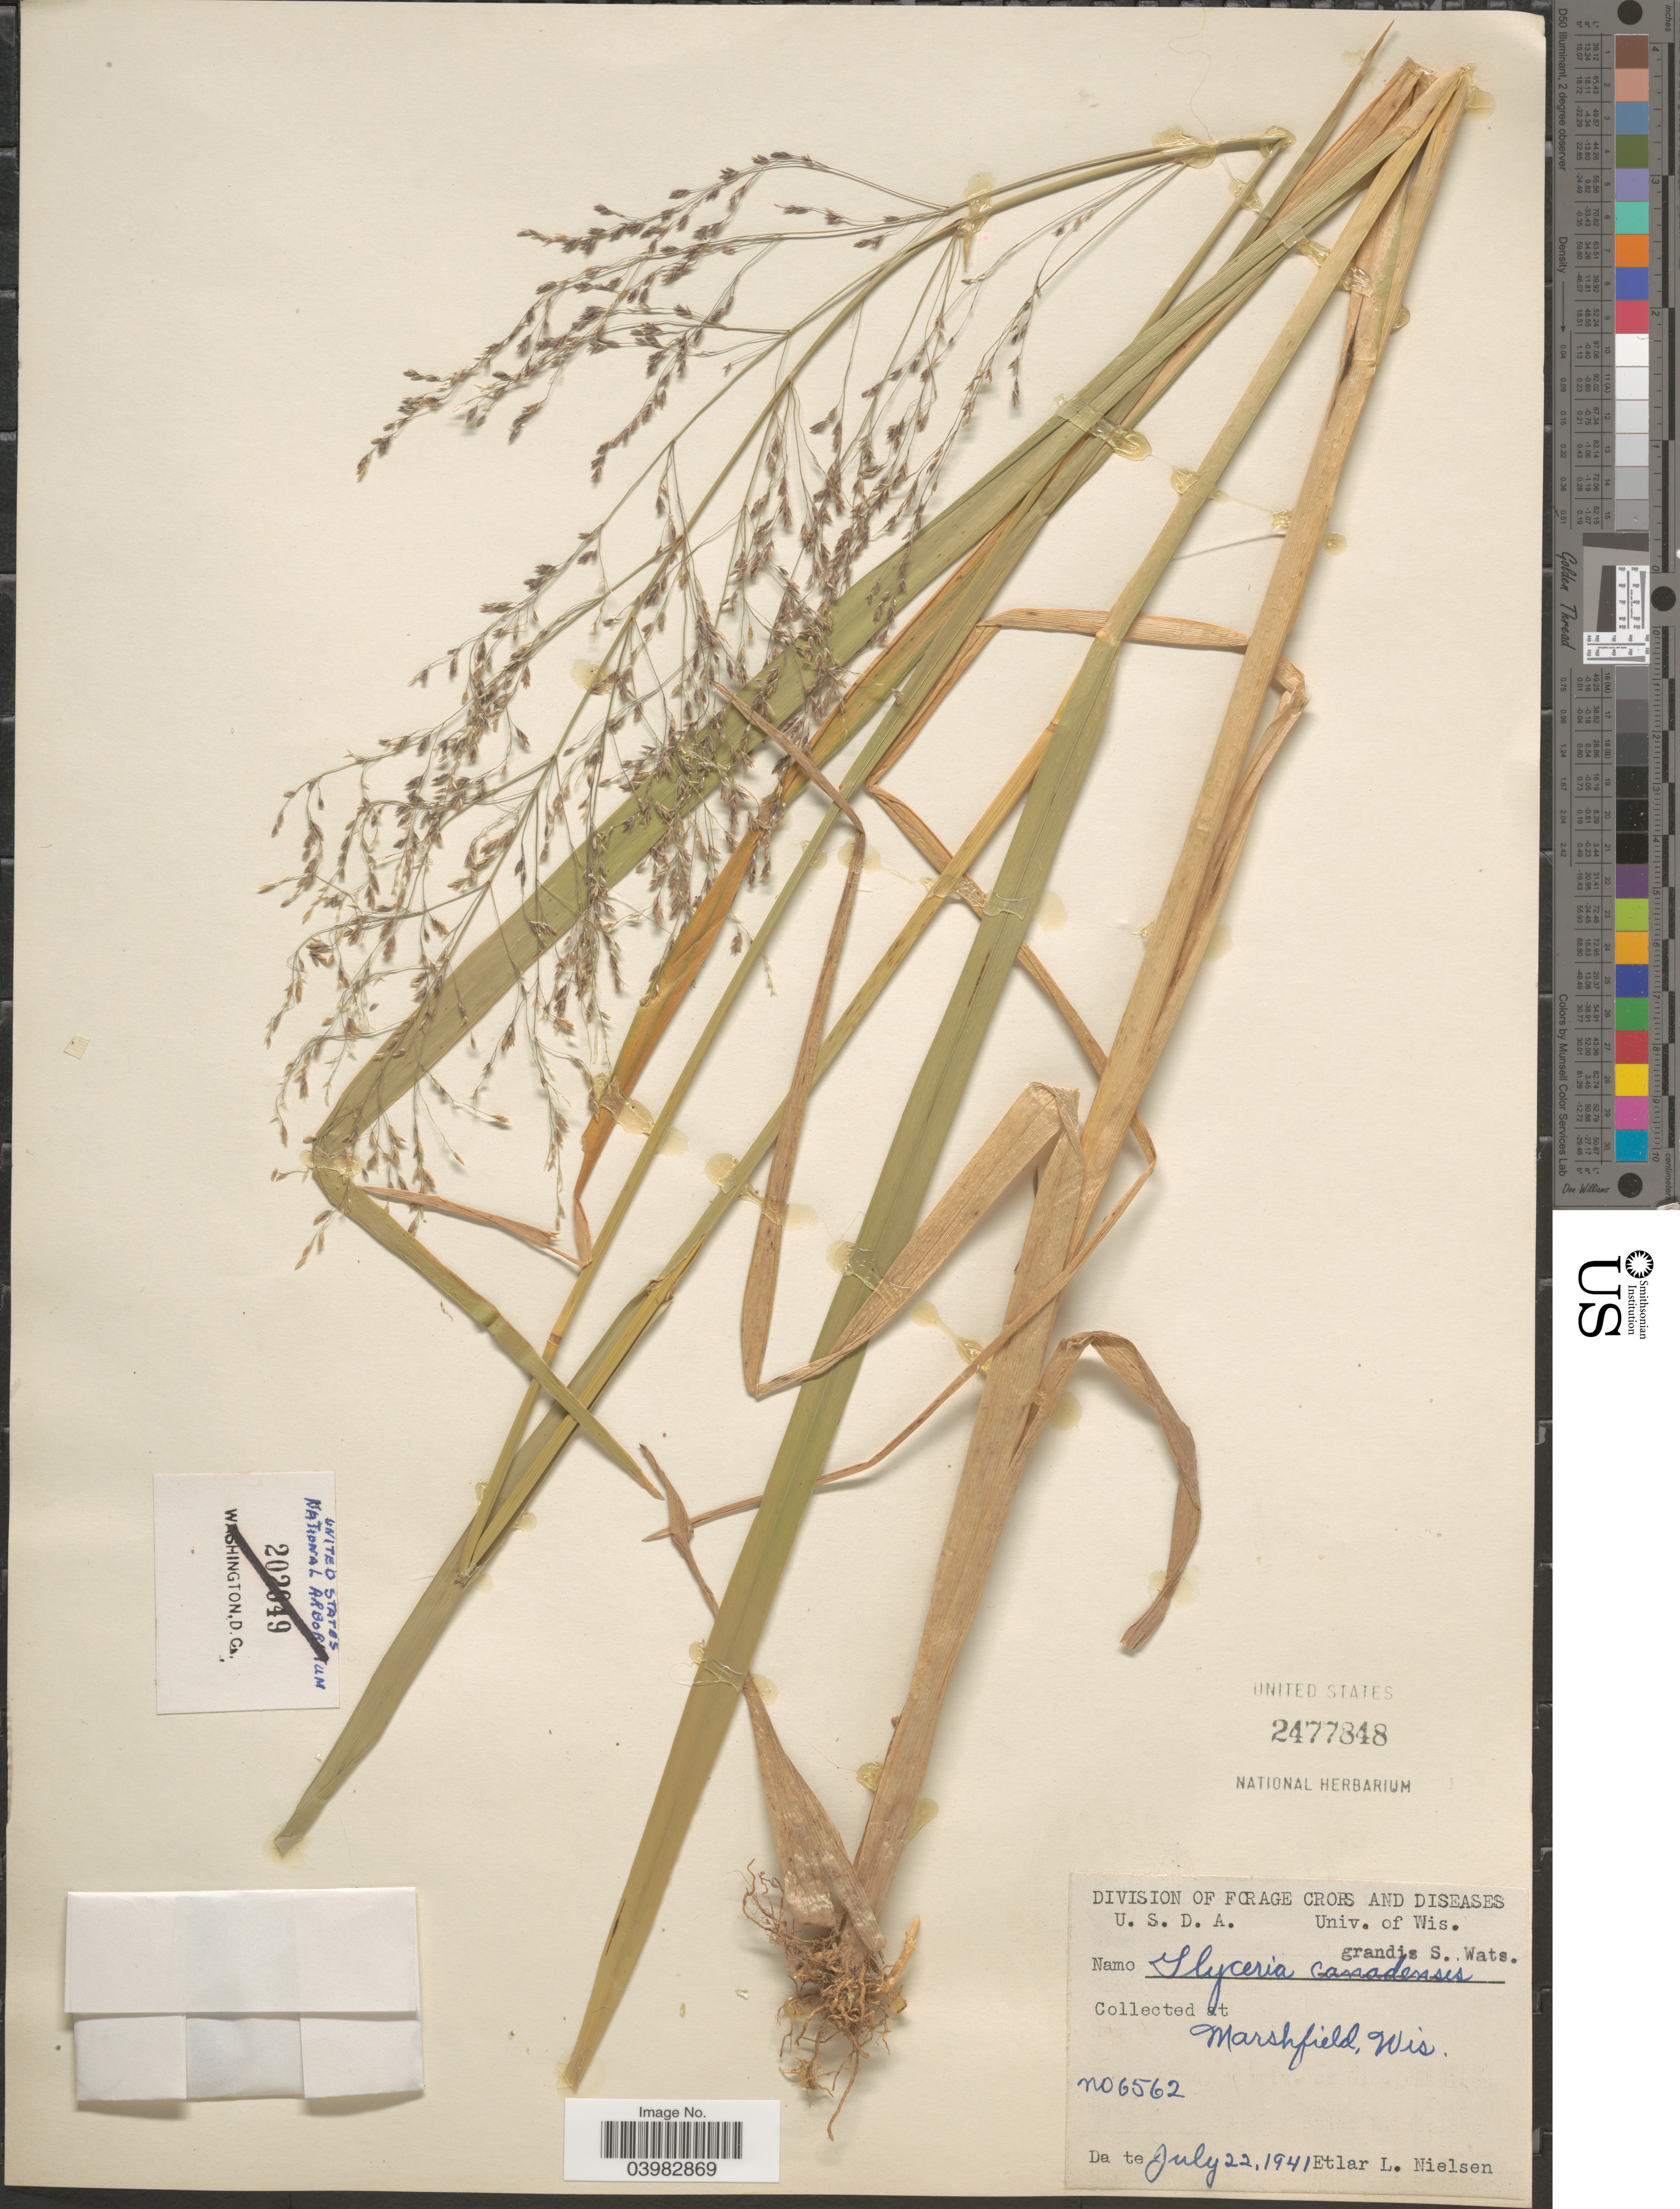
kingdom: Plantae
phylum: Tracheophyta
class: Liliopsida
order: Poales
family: Poaceae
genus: Glyceria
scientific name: Glyceria canadensis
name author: (Michx.) Trin.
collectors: E. L. Nielsen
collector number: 6562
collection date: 1941-07-22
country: United States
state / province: Wisconsin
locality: Marshfield.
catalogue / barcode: US 2477848